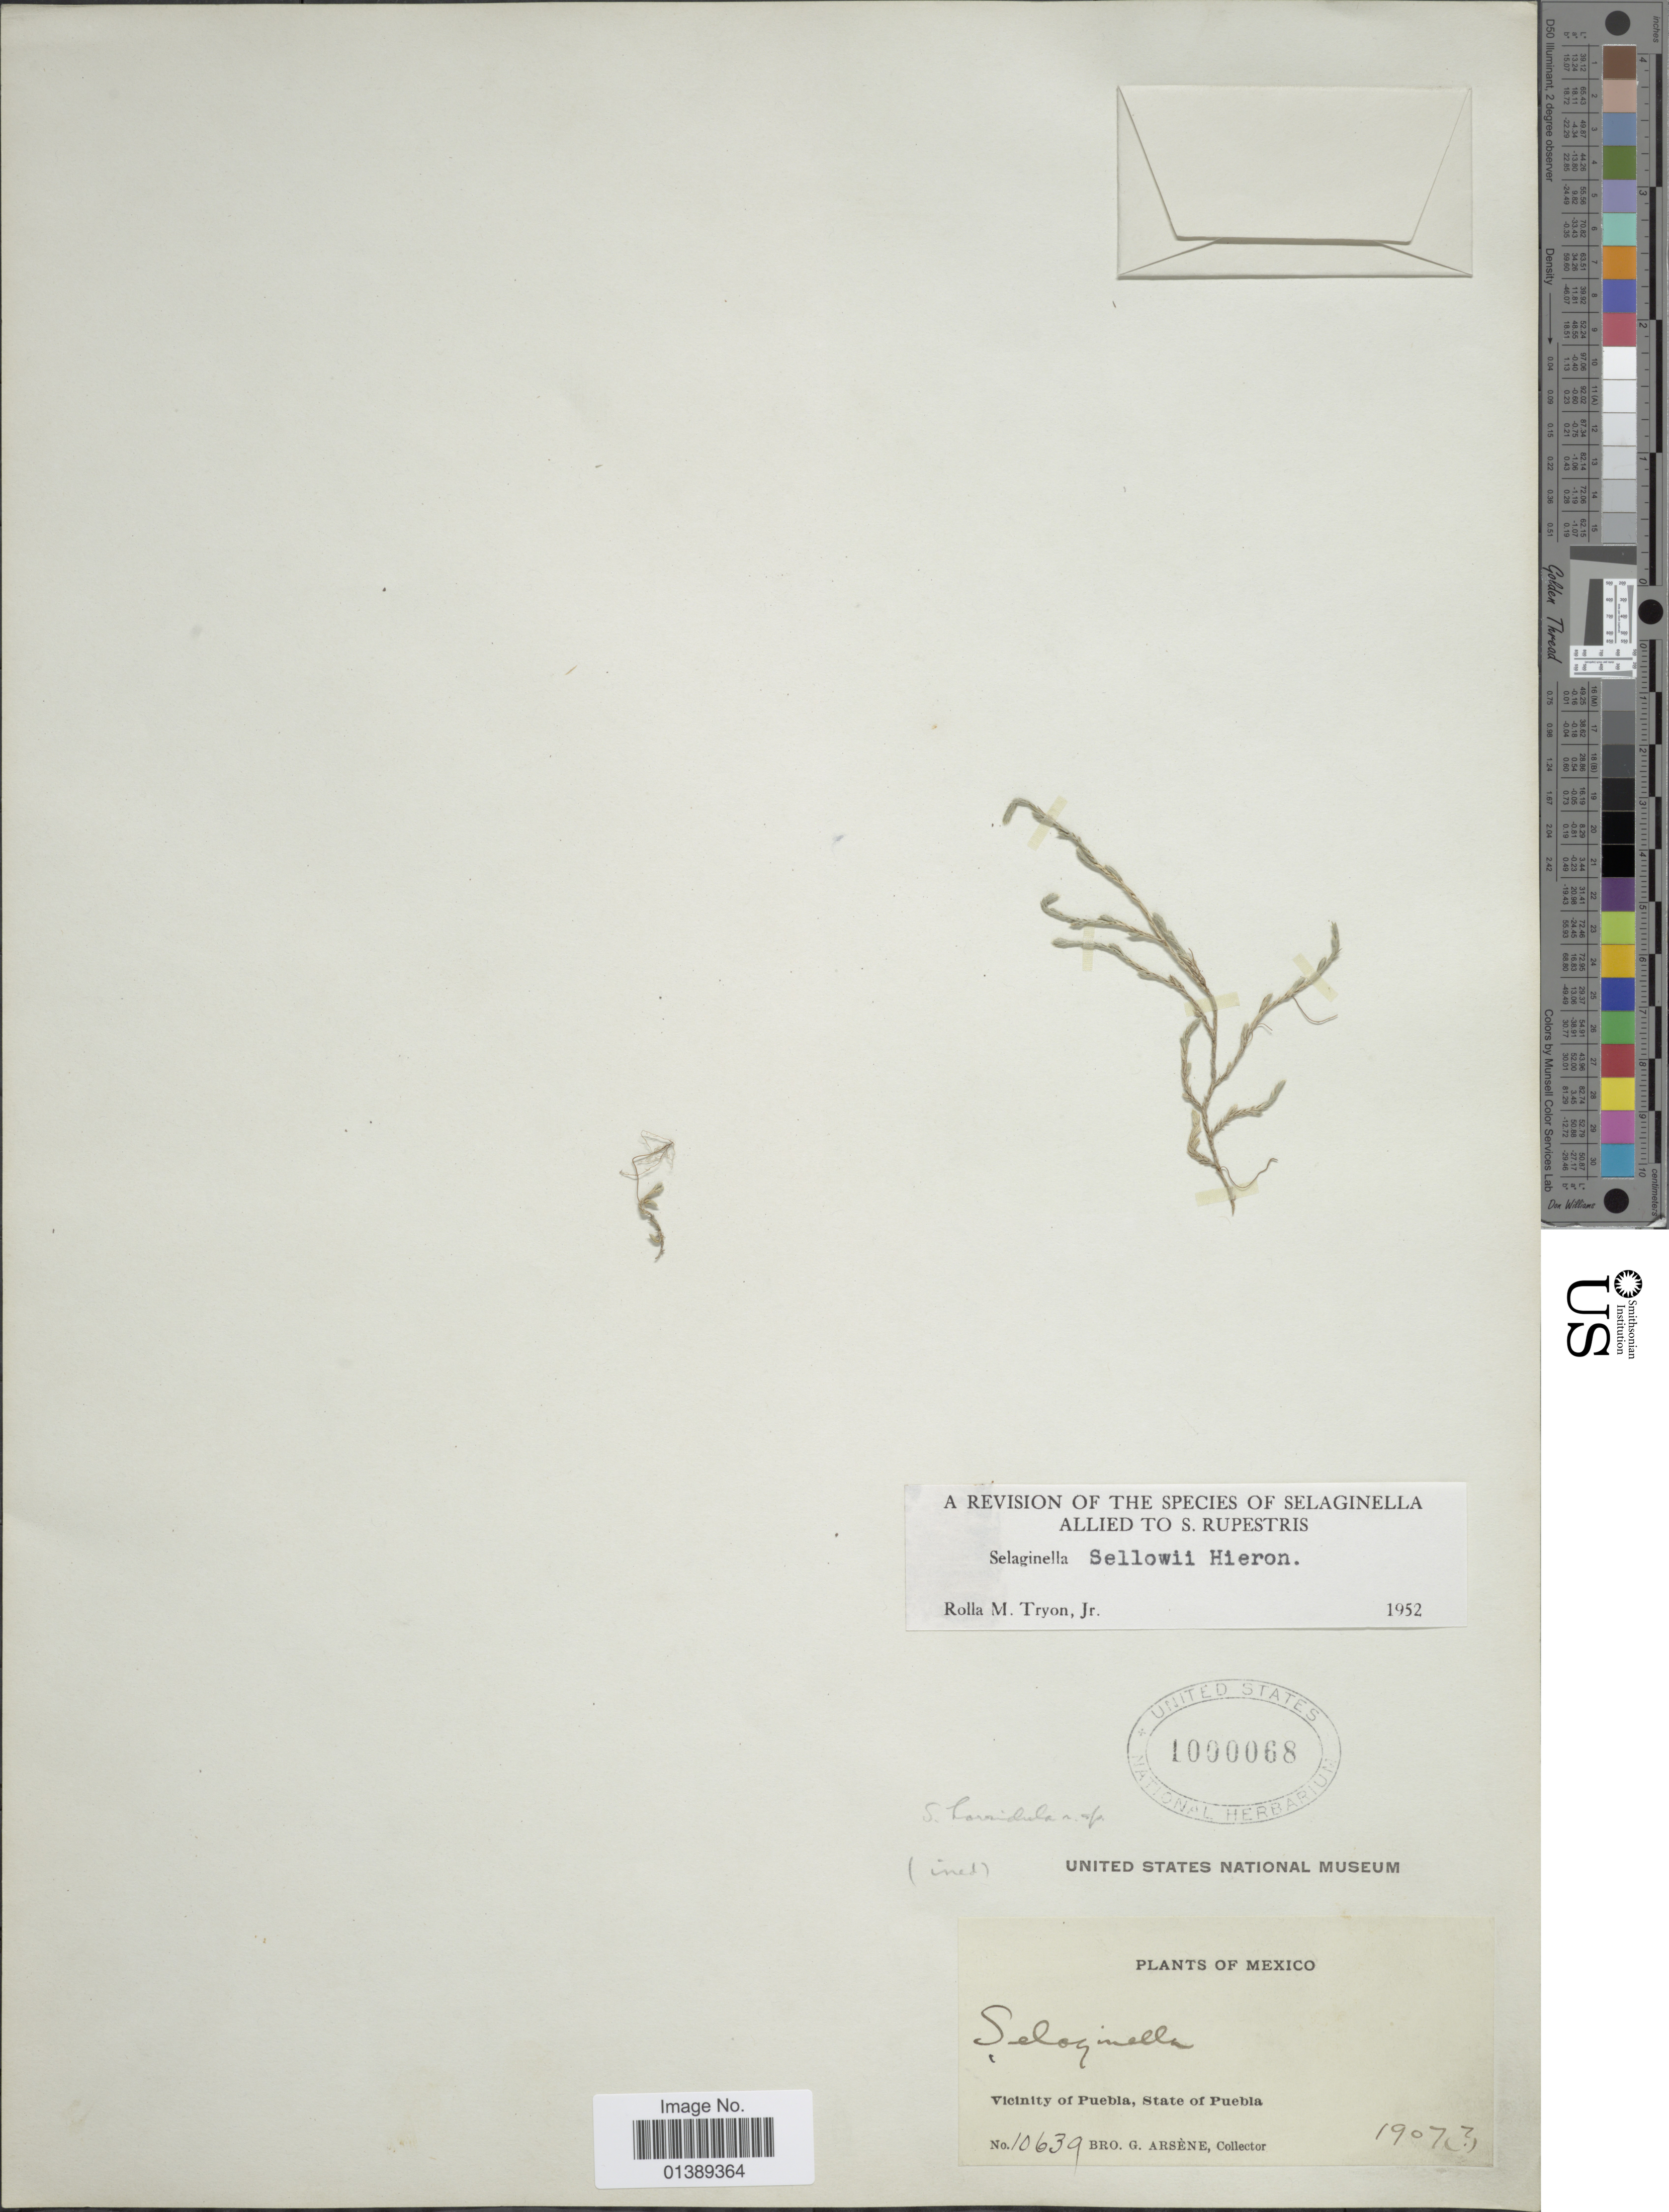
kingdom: Plantae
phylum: Tracheophyta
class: Lycopodiopsida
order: Selaginellales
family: Selaginellaceae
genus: Selaginella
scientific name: Selaginella sellowii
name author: Hieron.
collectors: Bro. G. Arsène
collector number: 10639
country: Mexico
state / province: Puebla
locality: Vicinity of Puebla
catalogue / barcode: US 1000068